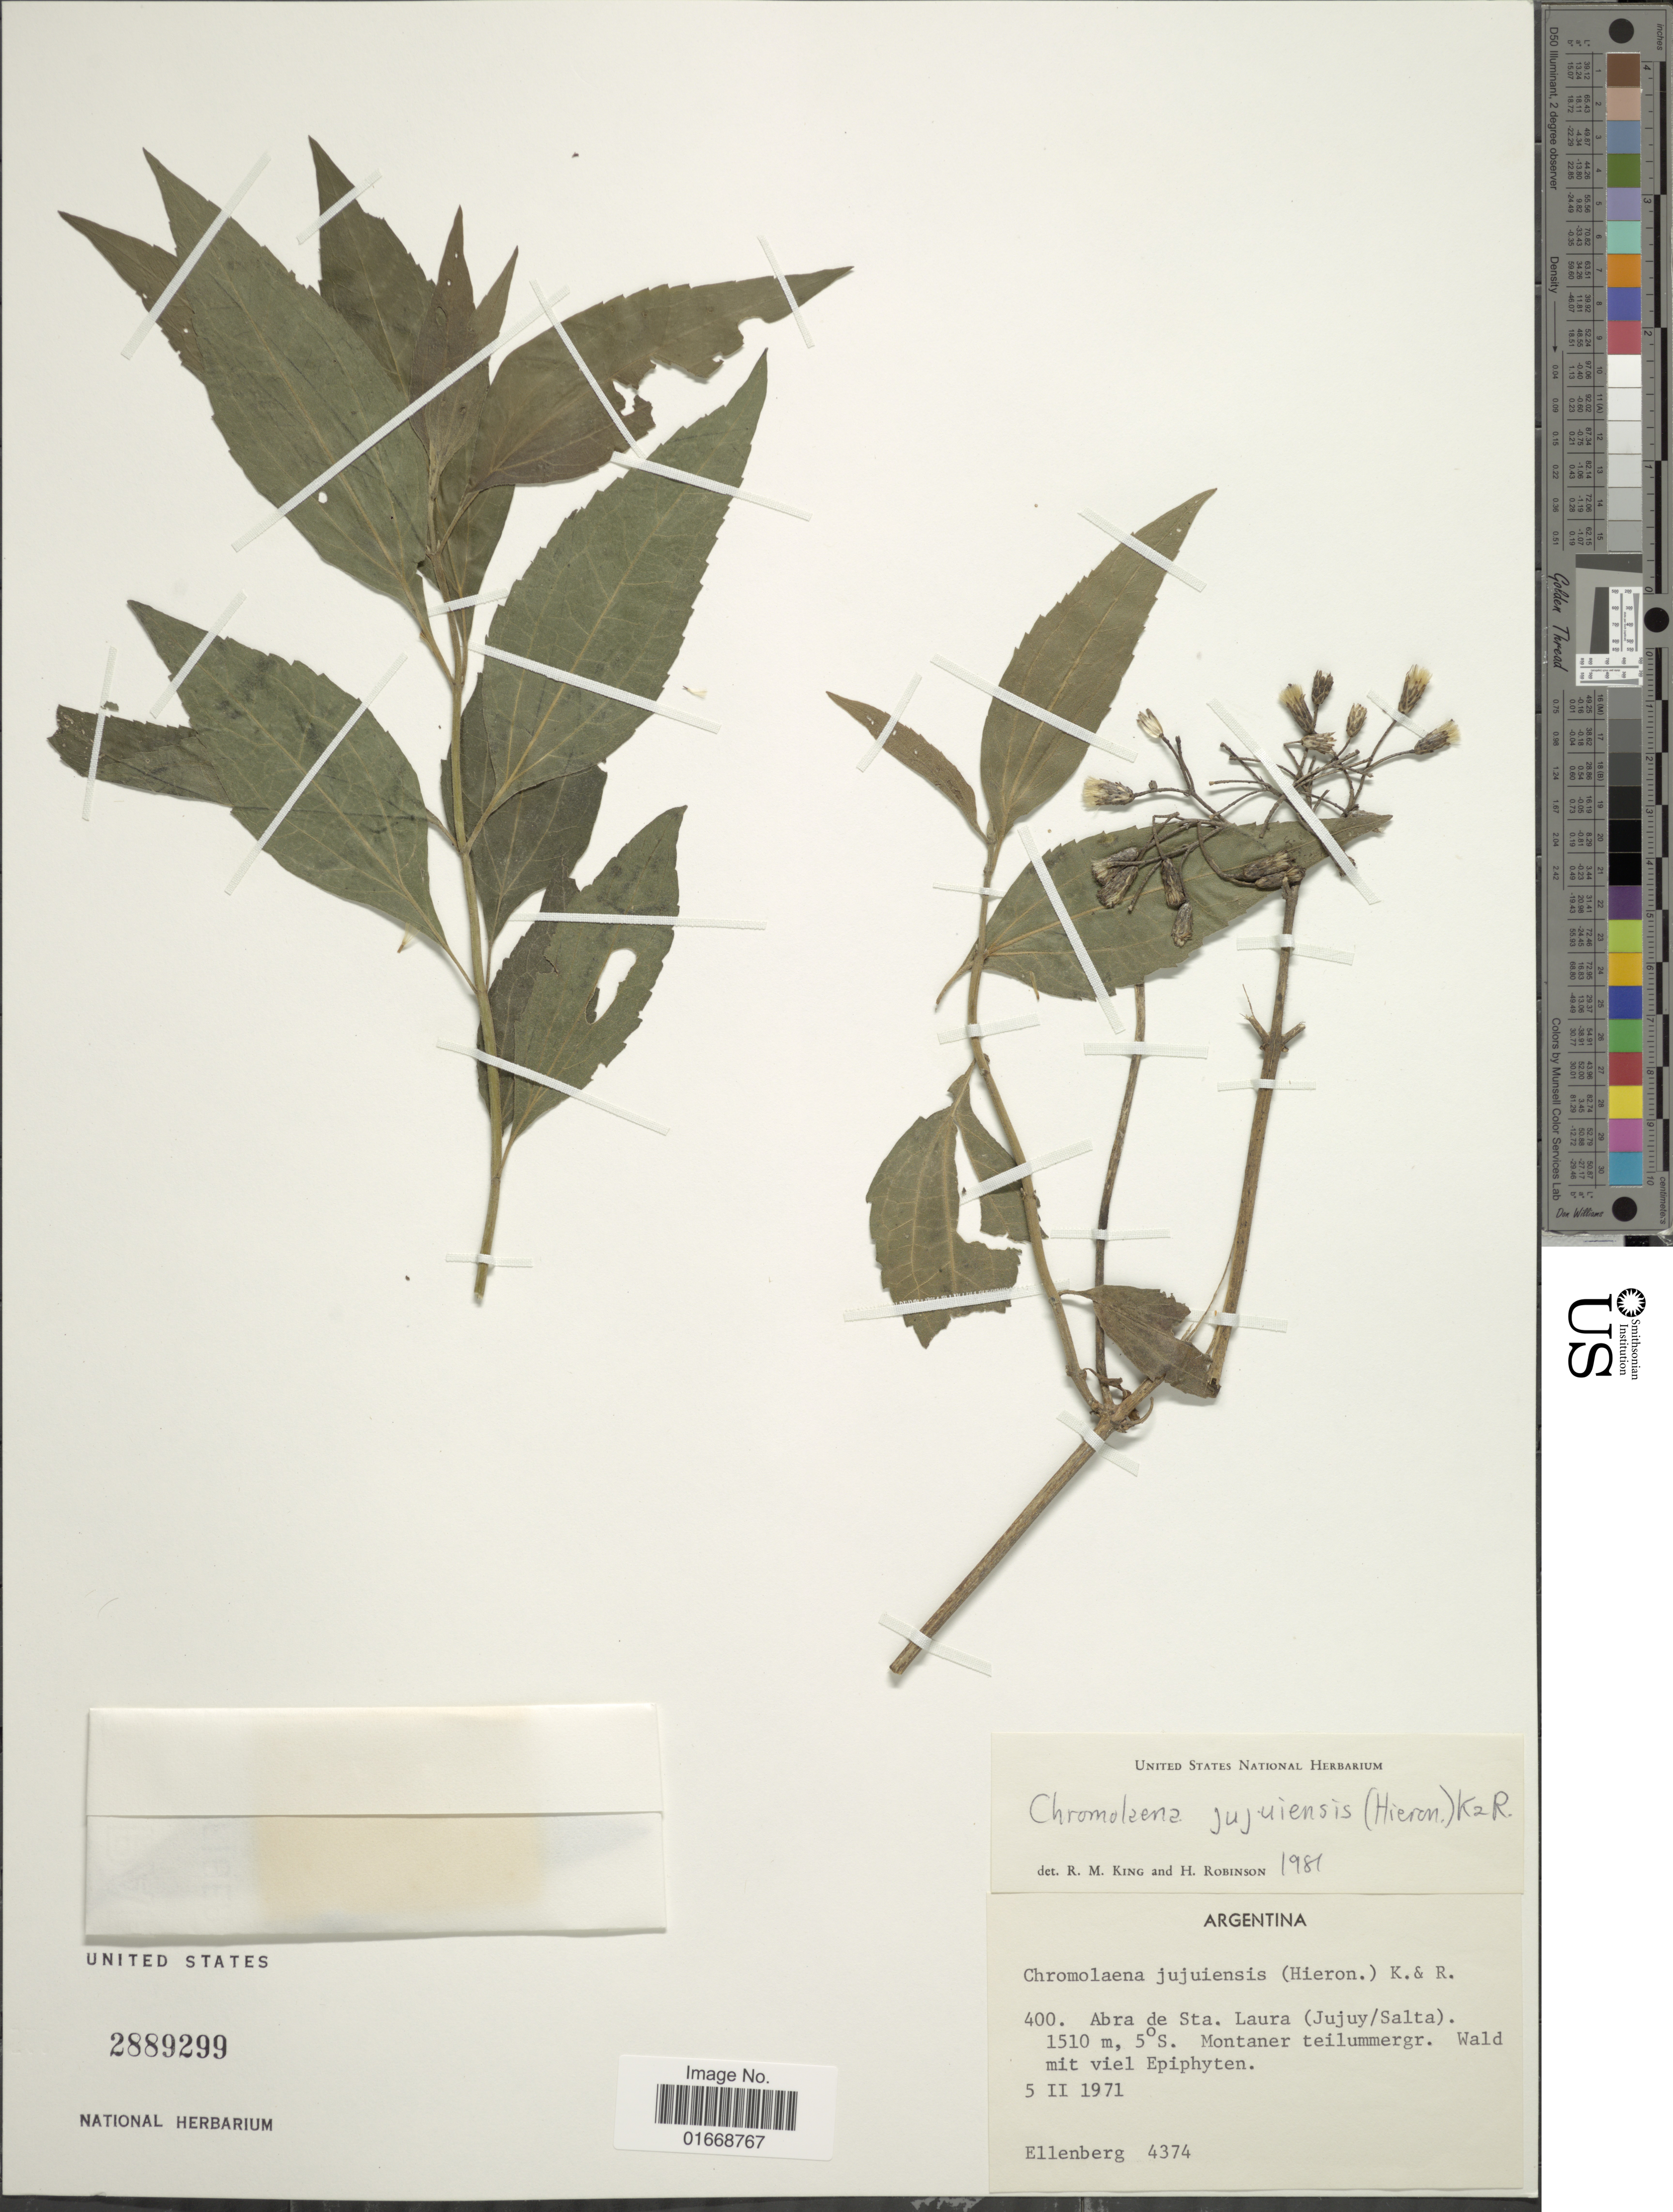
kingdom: Plantae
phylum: Tracheophyta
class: Magnoliopsida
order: Asterales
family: Asteraceae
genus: Chromolaena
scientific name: Chromolaena jujuiensis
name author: (Hieron.) R.M. King & H. Rob.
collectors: H. Ellenberg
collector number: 4374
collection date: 1971-02-05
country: Argentina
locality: Abra de Sta, Laura (Jujuy/Salta), Montaner teilummergr. Wald mit viel Epiphyten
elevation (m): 1510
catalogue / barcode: US 2889299